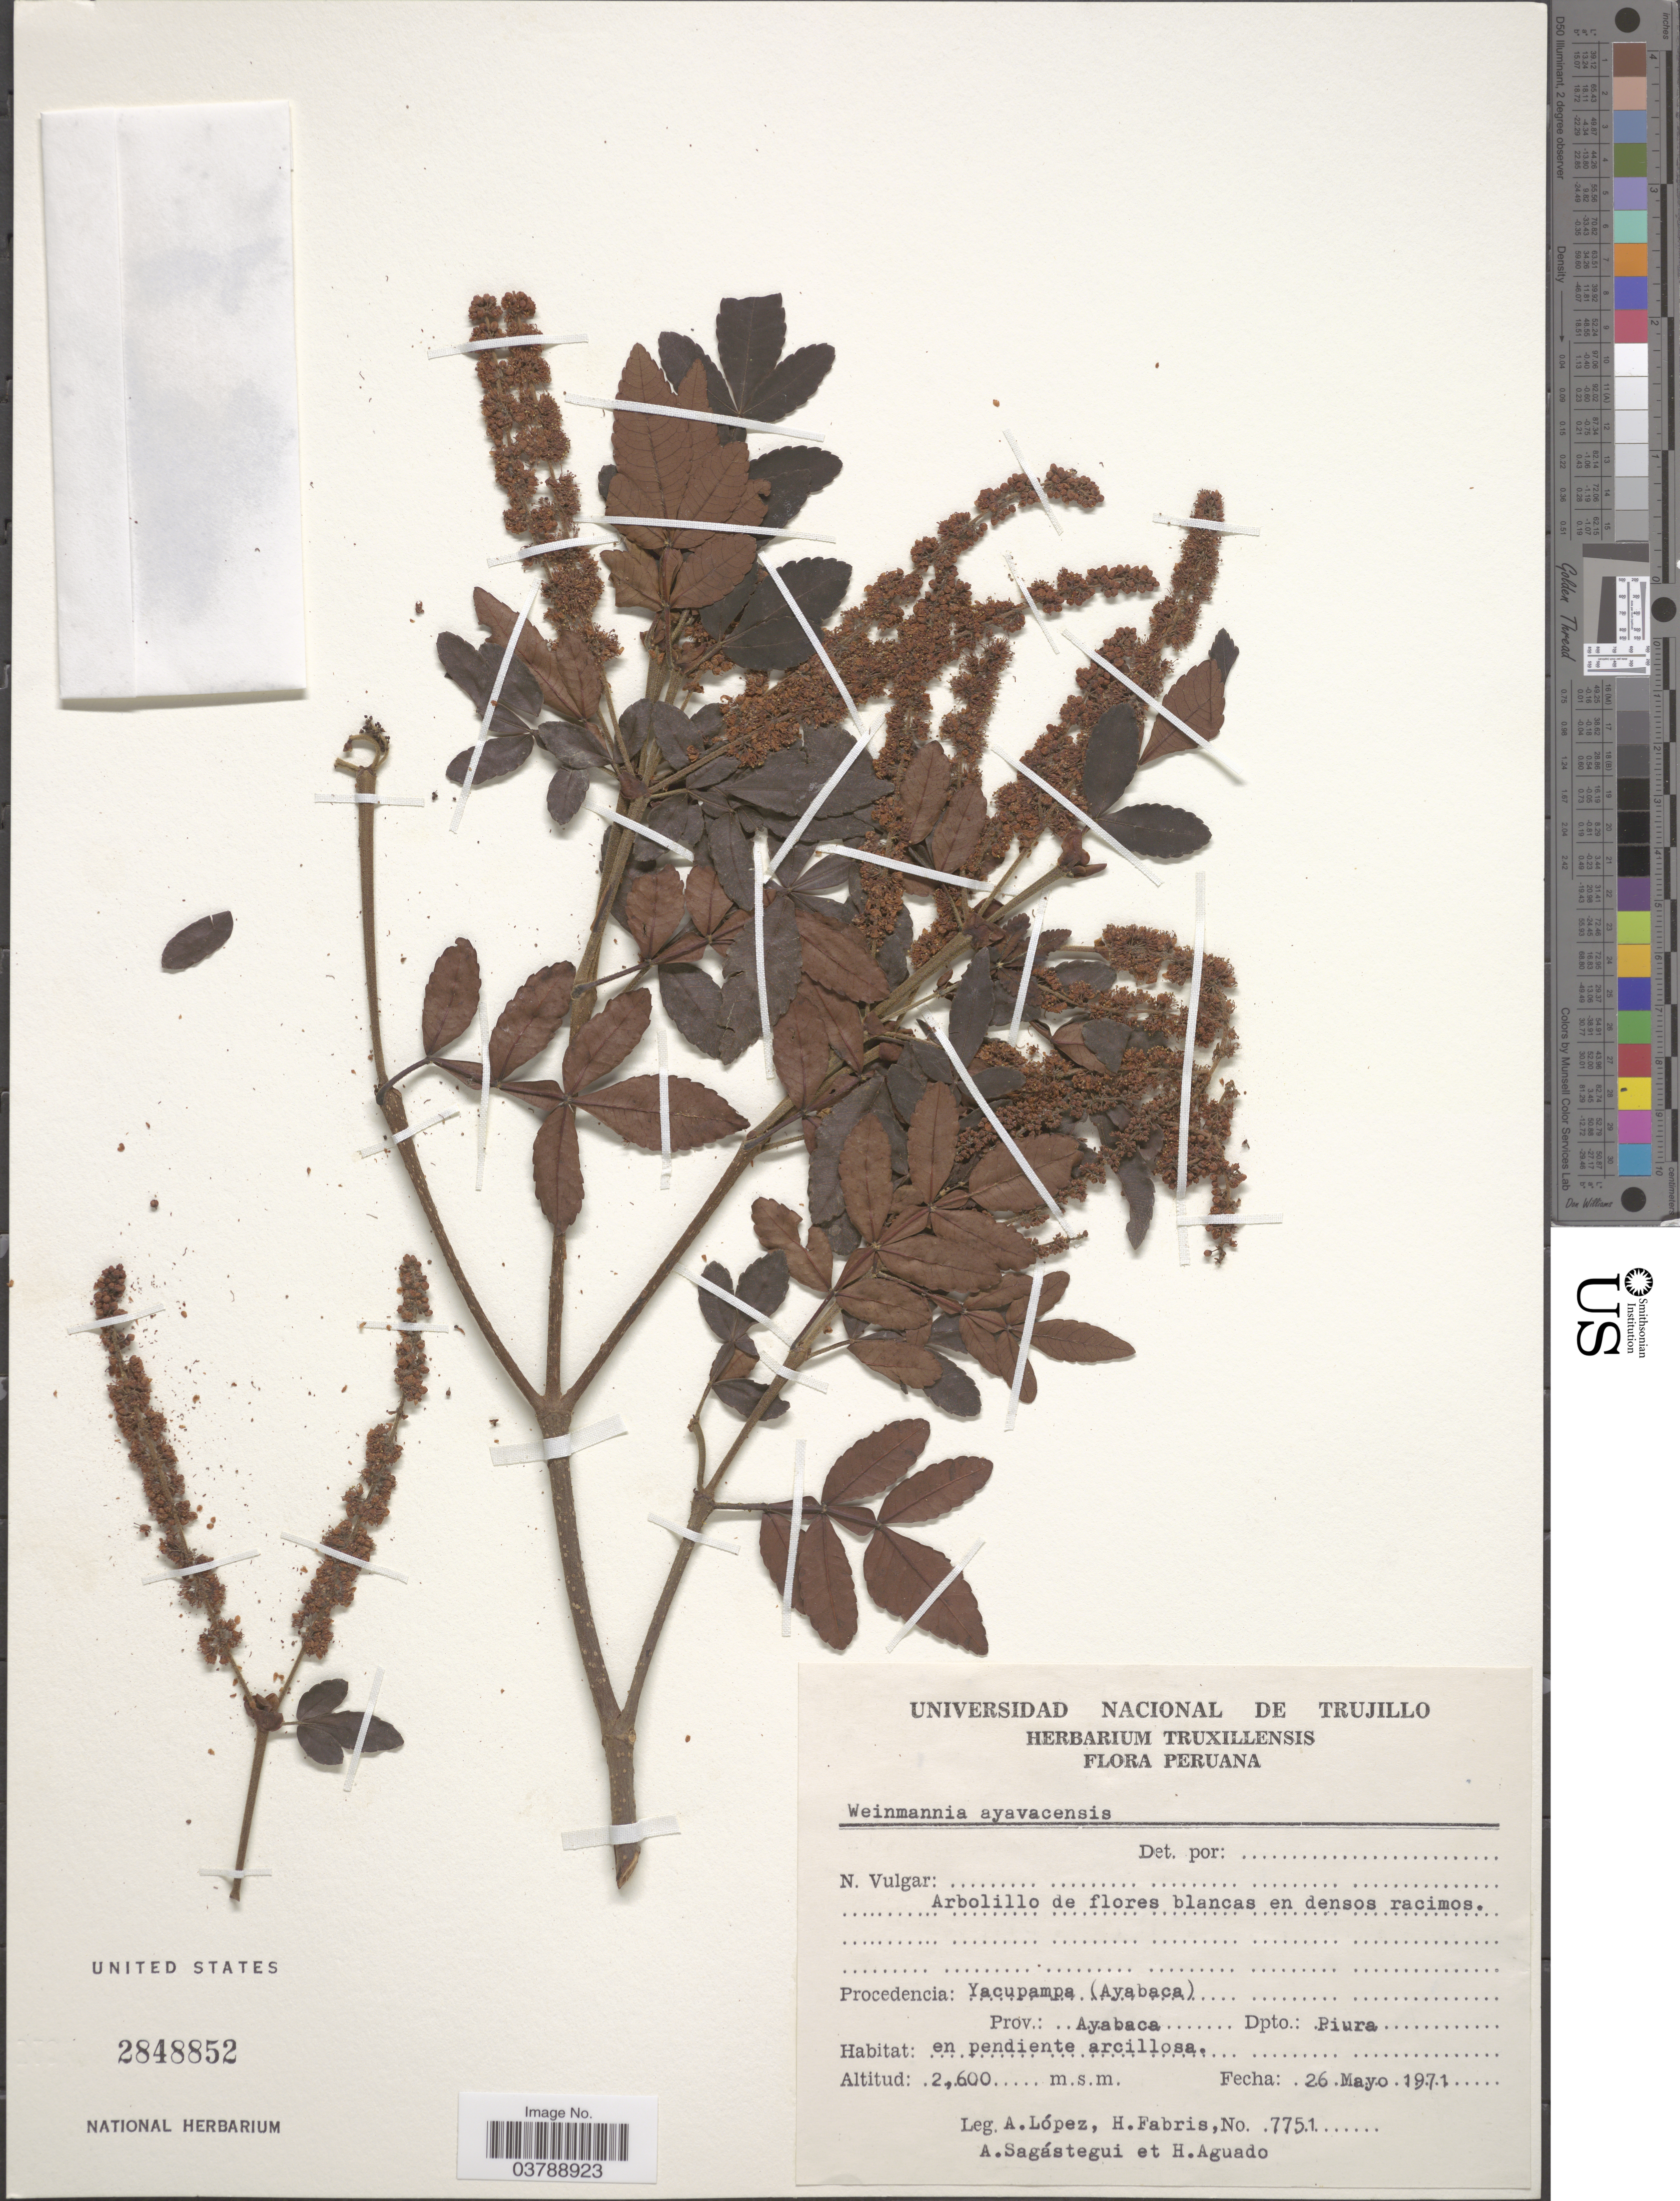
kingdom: Plantae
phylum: Tracheophyta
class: Magnoliopsida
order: Oxalidales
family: Cunoniaceae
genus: Weinmannia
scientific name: Weinmannia ayavacensis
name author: O.C. Schmidt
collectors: A. López, H. Fabris, A. Sagastegui & H. Aguado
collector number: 7751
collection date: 1971-05-26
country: Peru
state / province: Piura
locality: Procedencia: Yacupampa (Ayabaca). Prov.: Ayabaca. Dpto.: Piura.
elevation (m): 2600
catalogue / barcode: US 2848852